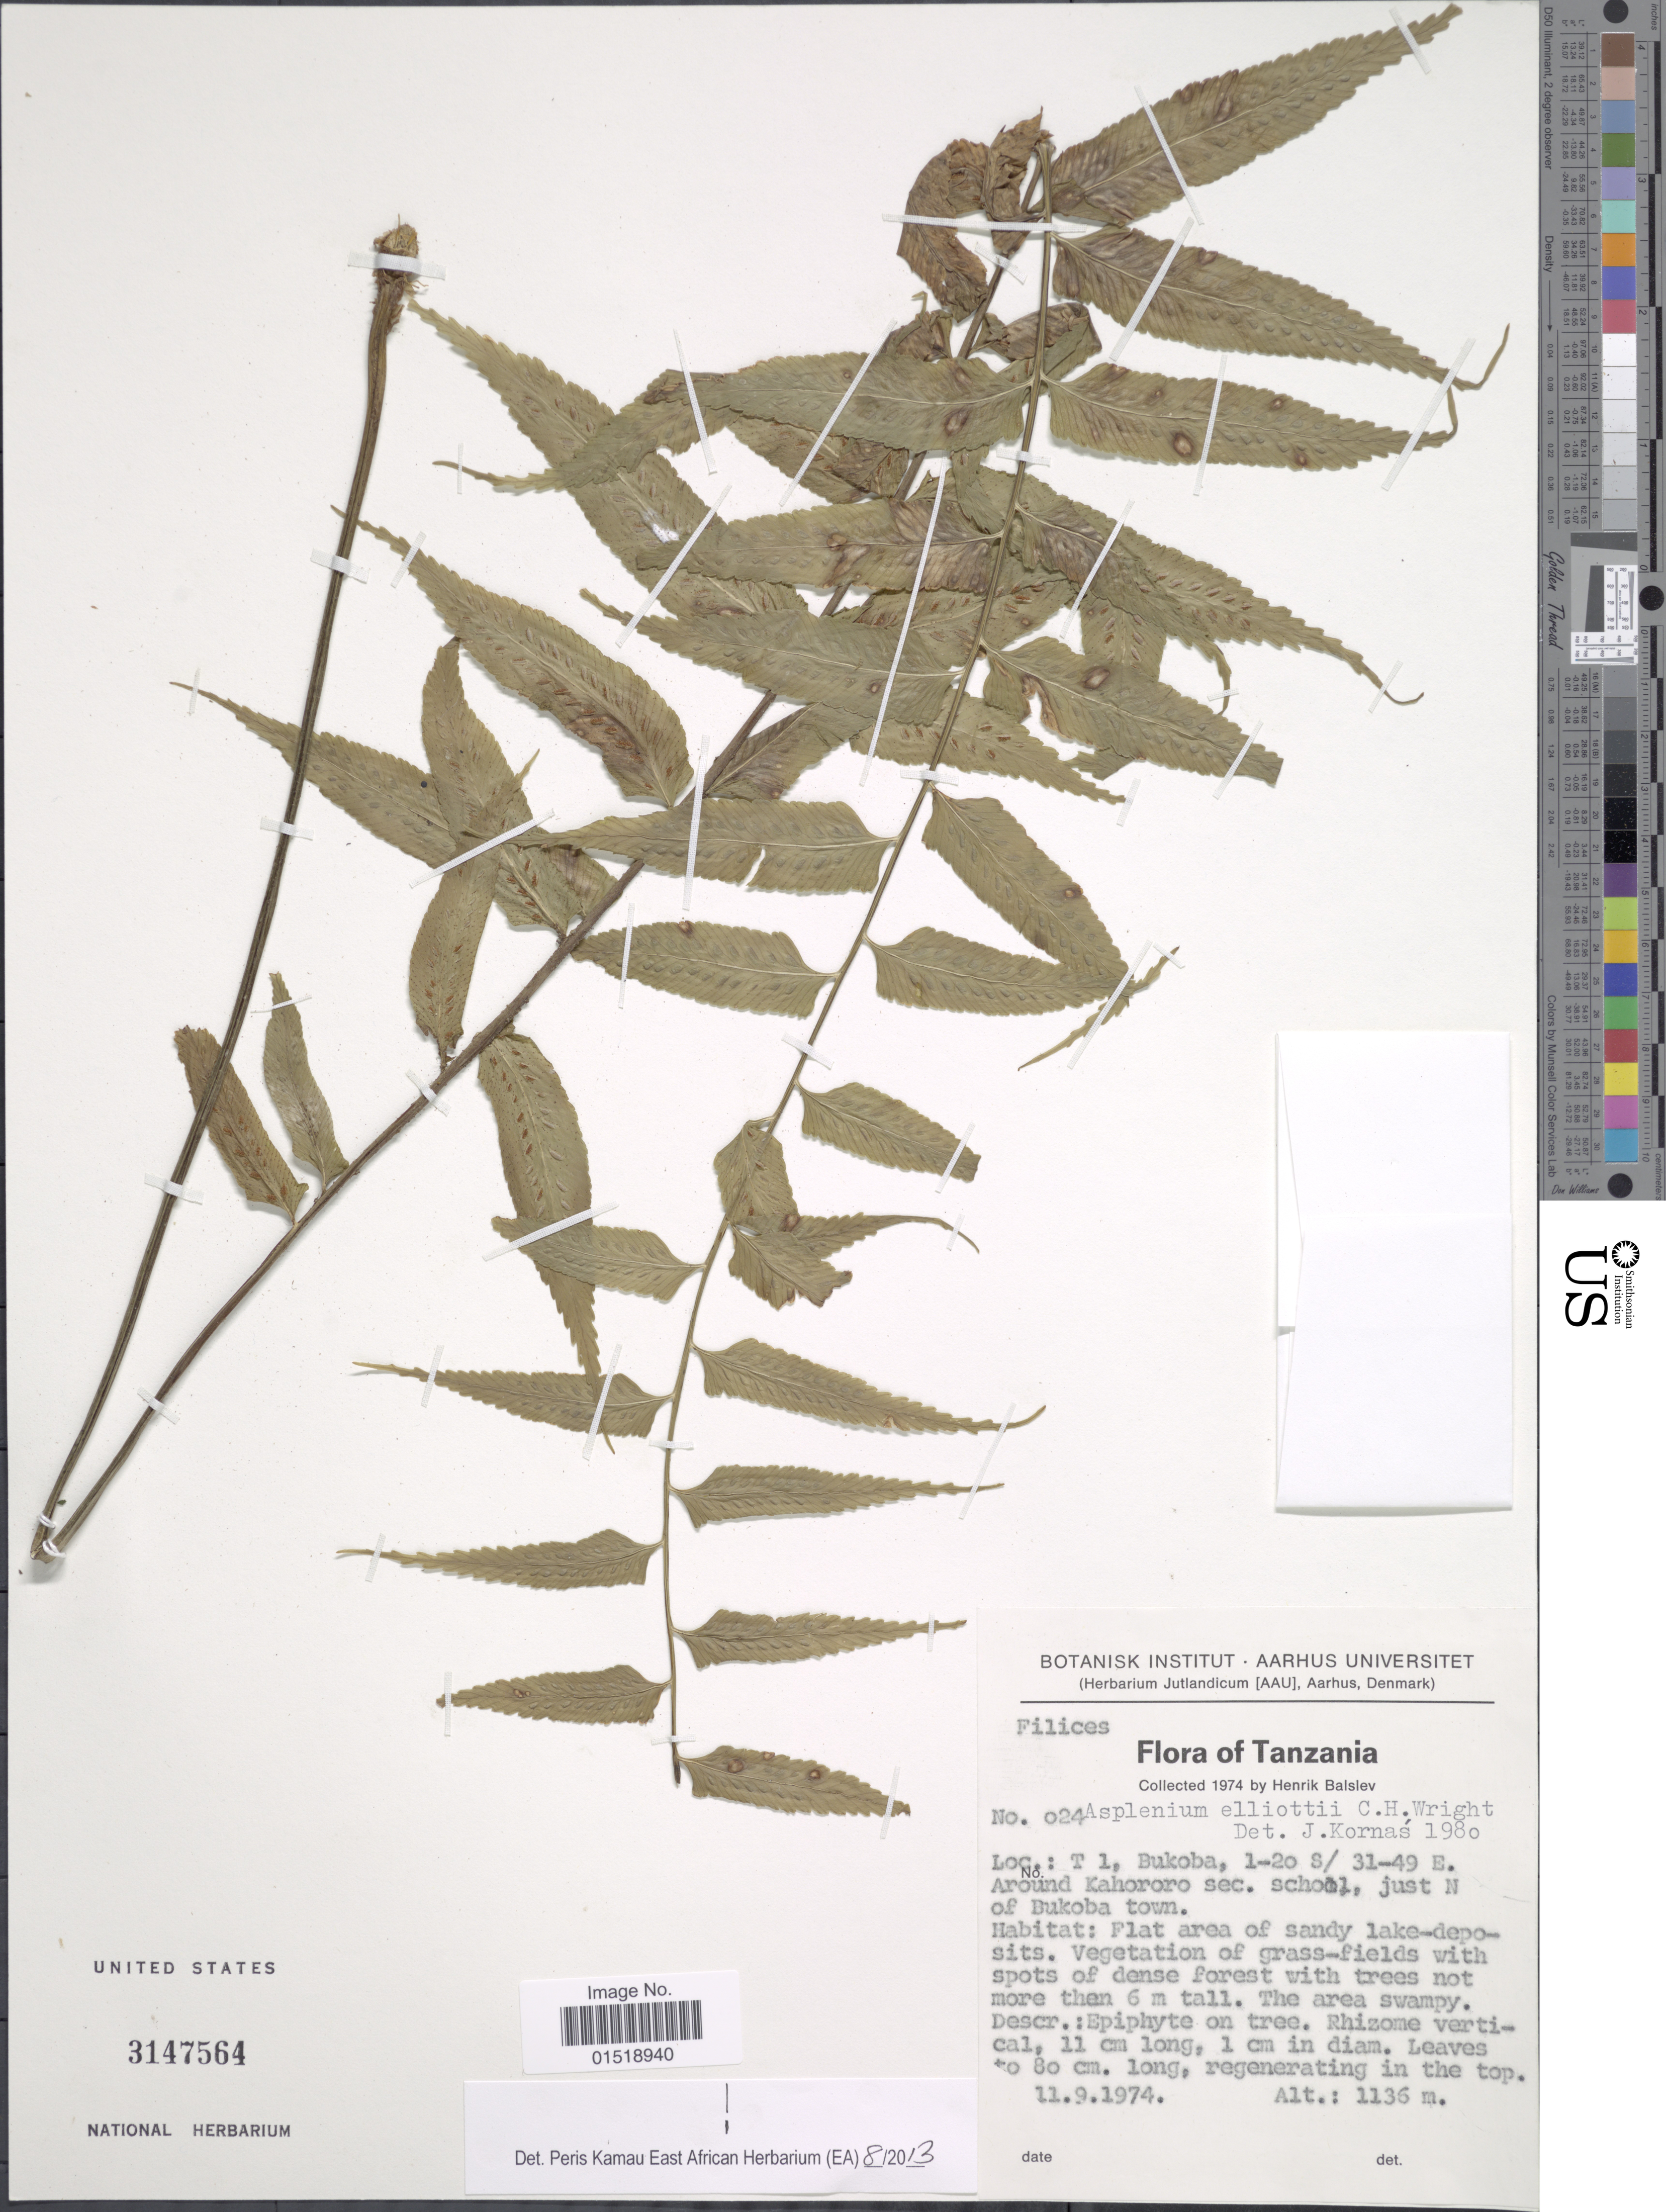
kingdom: Plantae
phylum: Tracheophyta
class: Polypodiopsida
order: Polypodiales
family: Aspleniaceae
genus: Asplenium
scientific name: Asplenium elliottii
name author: C.H. Wright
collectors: H. Balslev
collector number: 024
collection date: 1974-09-11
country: Tanzania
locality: T 1, Bukoba, around Kahororo sec. school, just N of Bukoba town.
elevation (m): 1136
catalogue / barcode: US 3147564